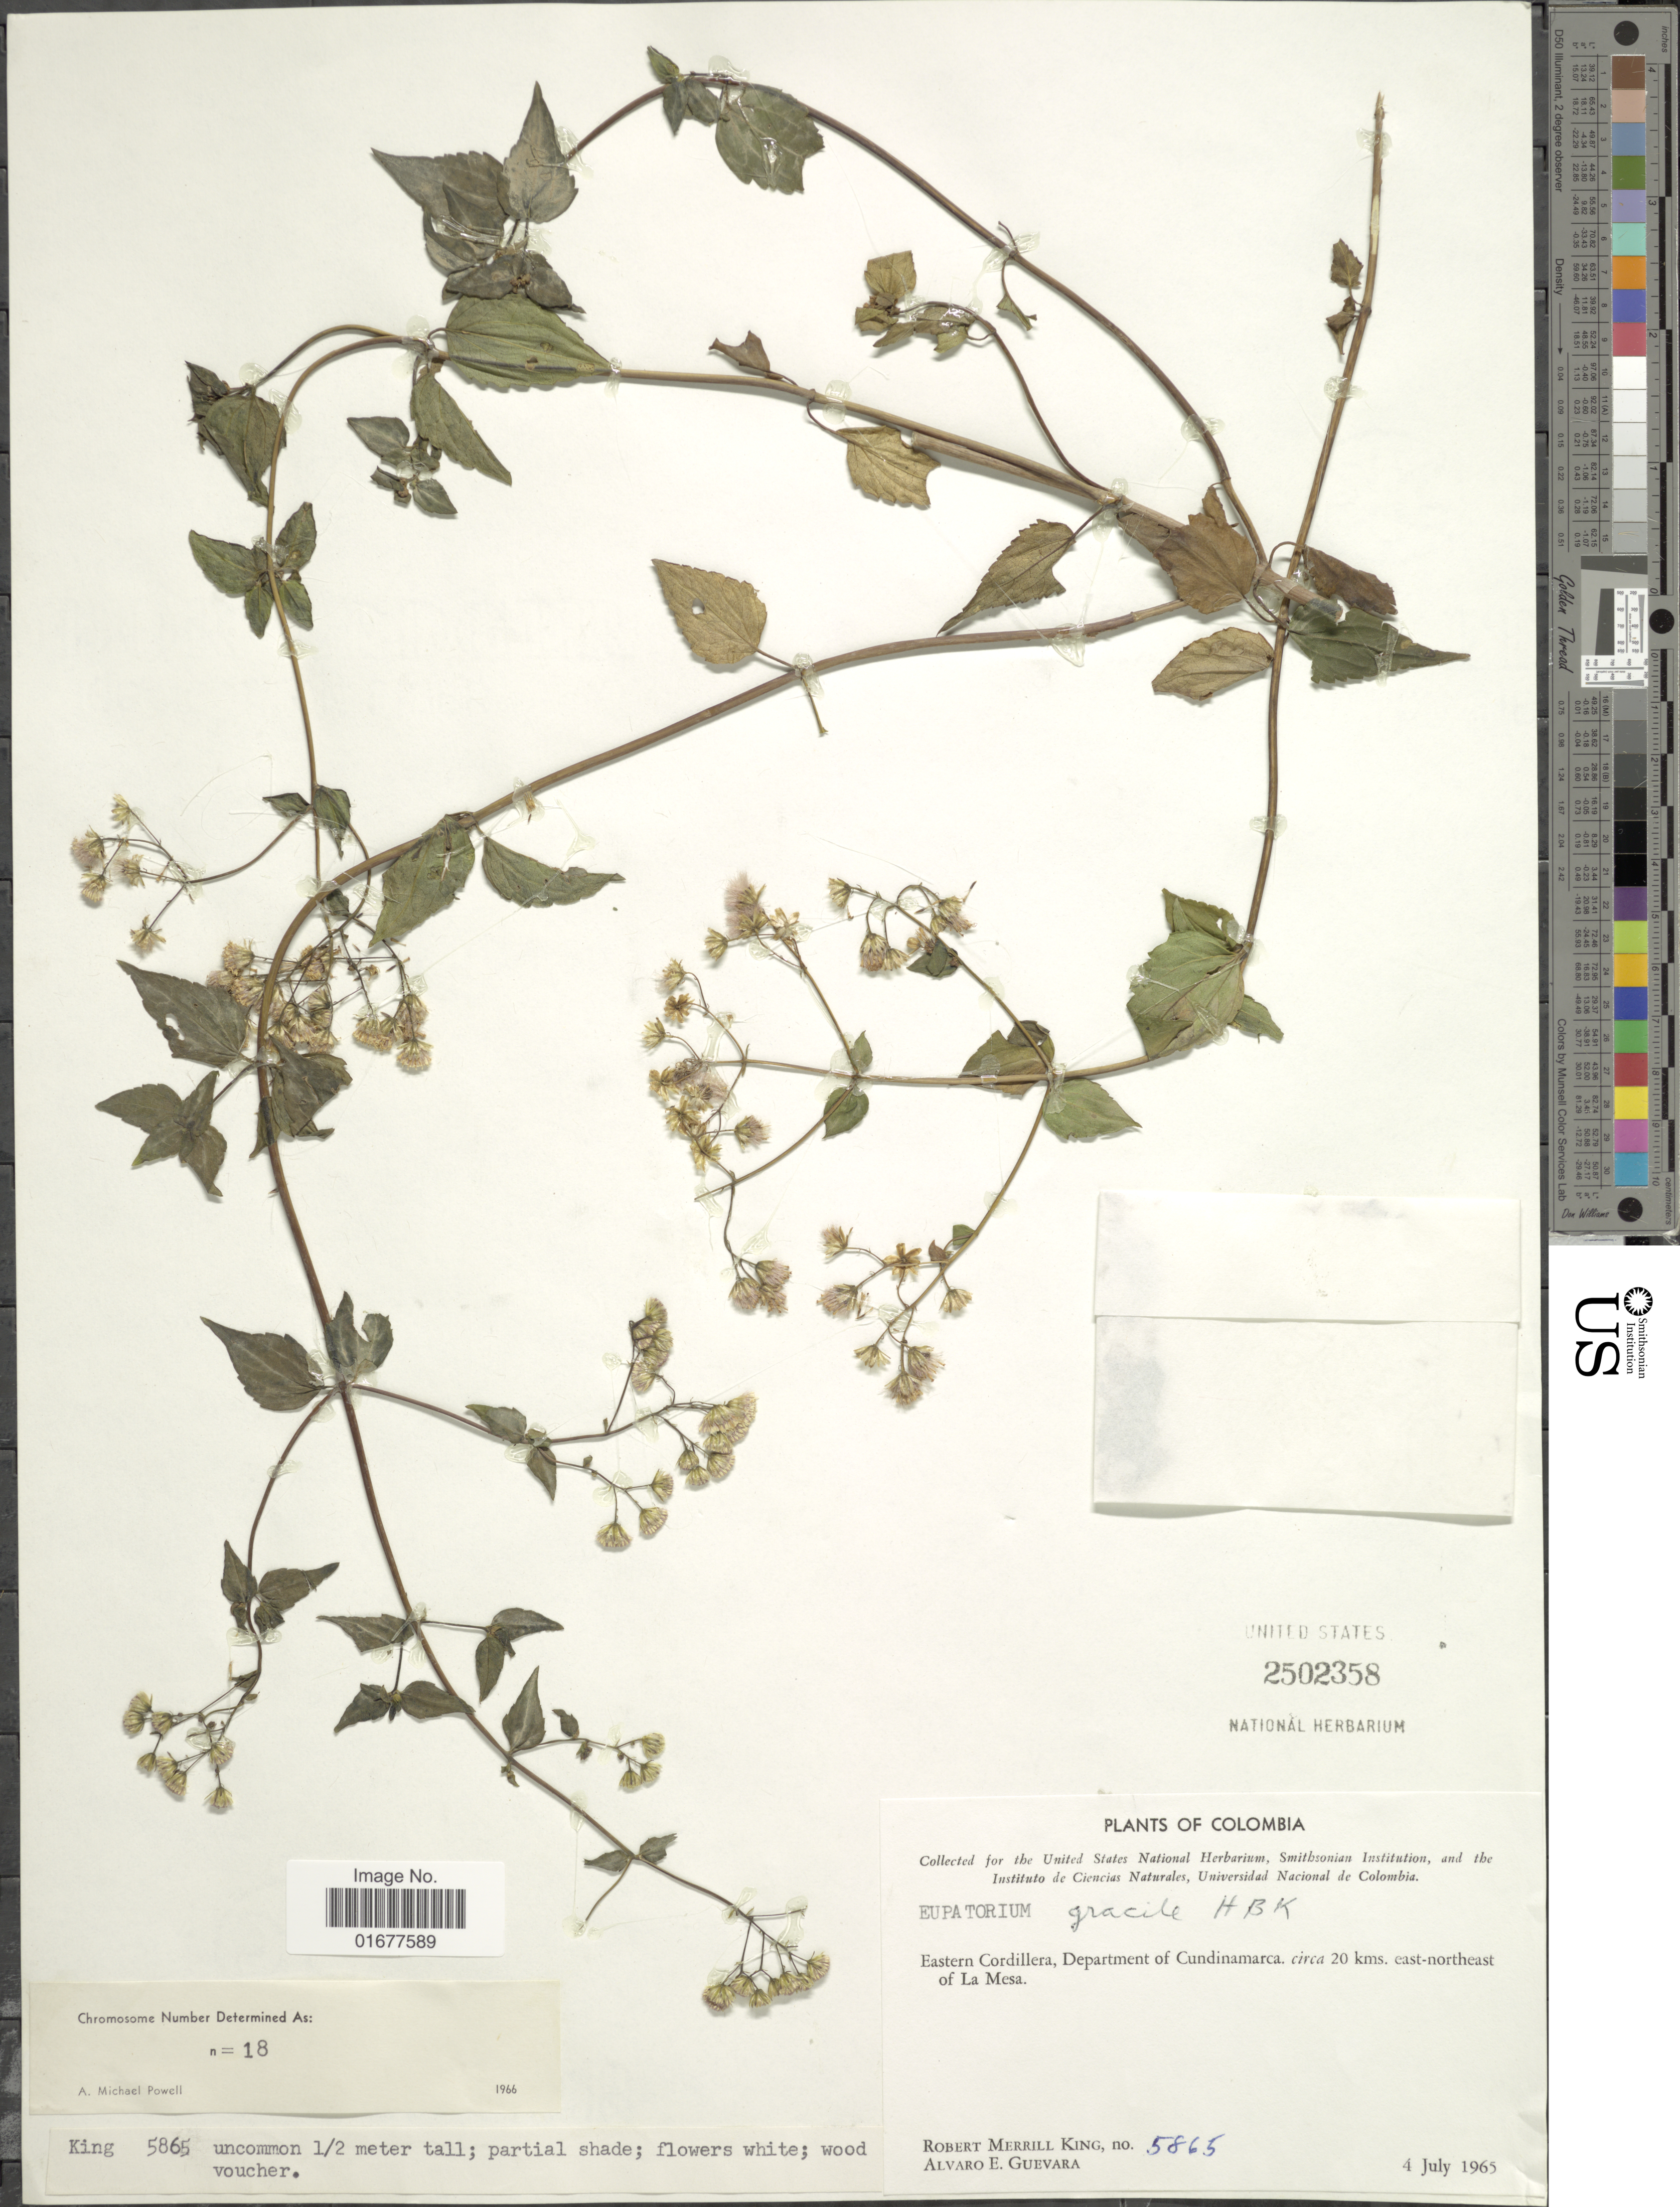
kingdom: Plantae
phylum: Tracheophyta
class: Magnoliopsida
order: Asterales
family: Asteraceae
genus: Ageratina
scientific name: Ageratina psilodora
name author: (B.L. Rob.) R.M. King & H. Rob.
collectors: R. M. King & A. E. Guevara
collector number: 5865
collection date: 1965-07-04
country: Colombia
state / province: Cundinamarca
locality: Eastern Cordillera, circa 20 kms. east-northeast of La Mesa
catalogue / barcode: US 2502358